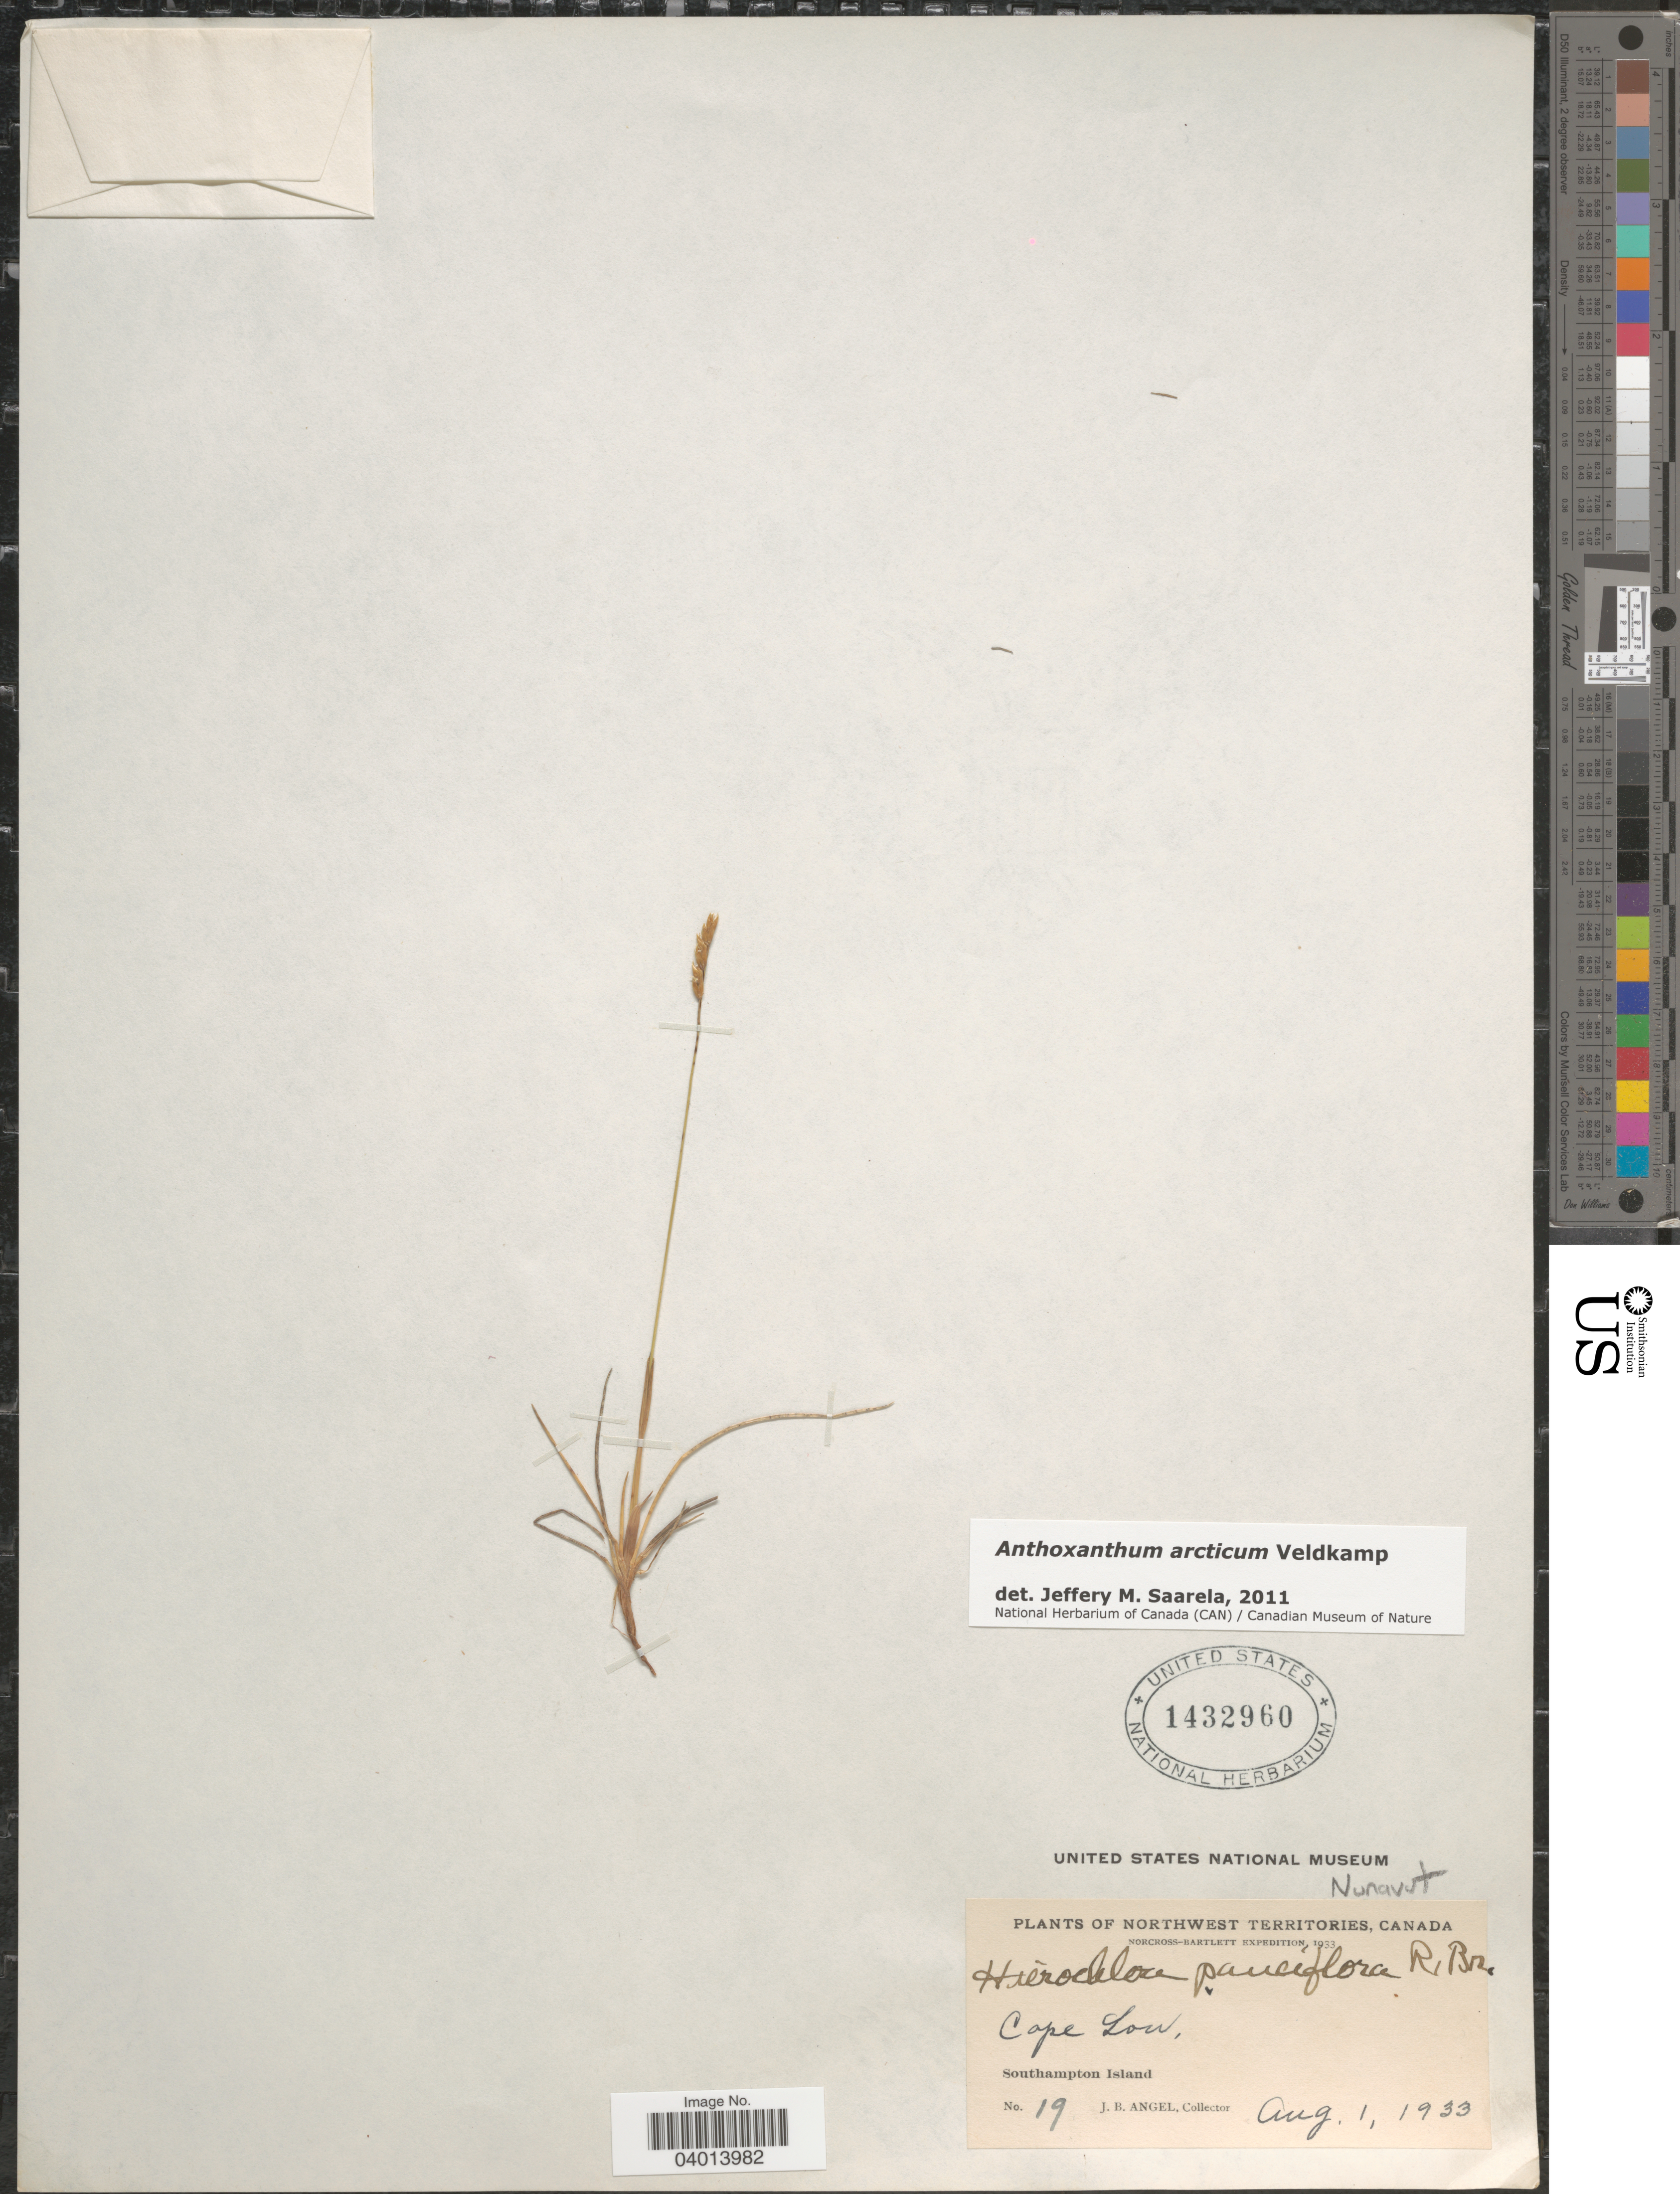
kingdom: Plantae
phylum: Tracheophyta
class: Liliopsida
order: Poales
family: Poaceae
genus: Anthoxanthum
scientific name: Anthoxanthum arcticum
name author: Veldkamp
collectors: J. Angel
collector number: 19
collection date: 1933-08-01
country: Canada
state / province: Northwest Territories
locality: Cape Low, Southampton Island.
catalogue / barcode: US 1432960